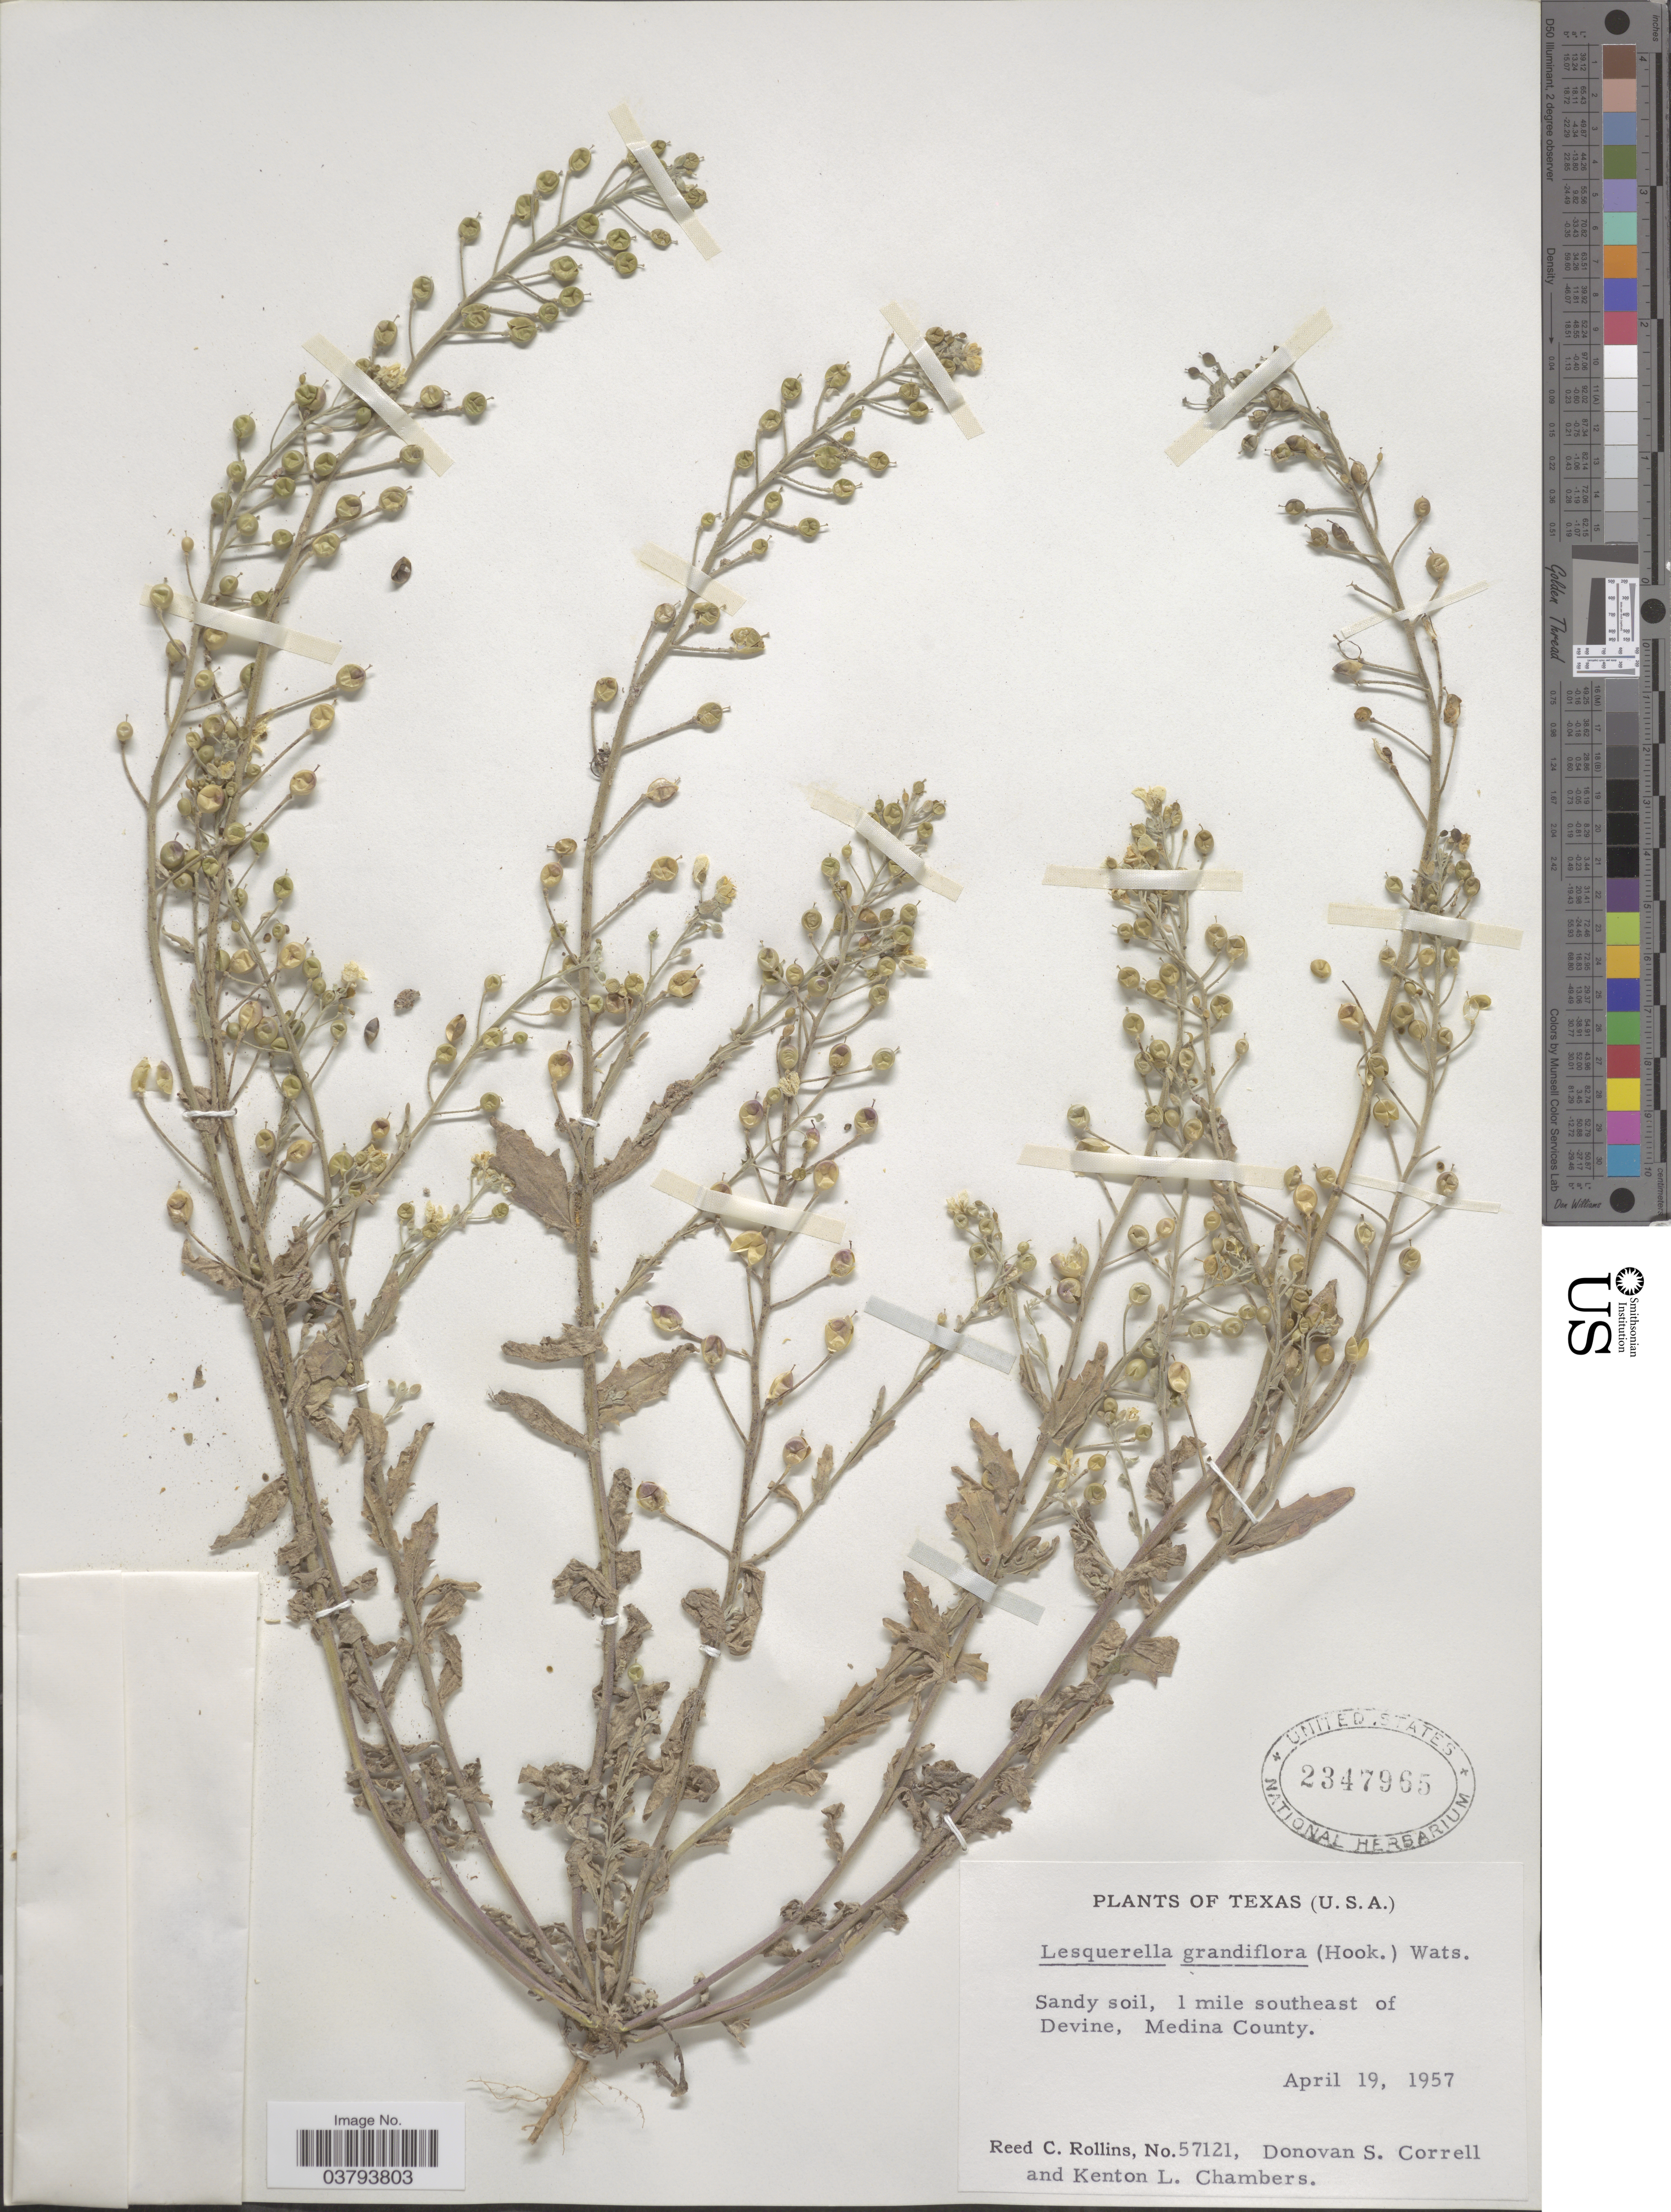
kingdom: Plantae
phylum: Tracheophyta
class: Magnoliopsida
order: Brassicales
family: Brassicaceae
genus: Lesquerella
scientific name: Lesquerella grandiflora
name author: S. Watson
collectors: R. C. Rollins, D. S. Correll & K. L. Chambers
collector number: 57121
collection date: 1957-04-19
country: United States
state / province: Texas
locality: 1 mile southeast of Devine, Medina County.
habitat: sandy soil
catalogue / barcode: US 2347965